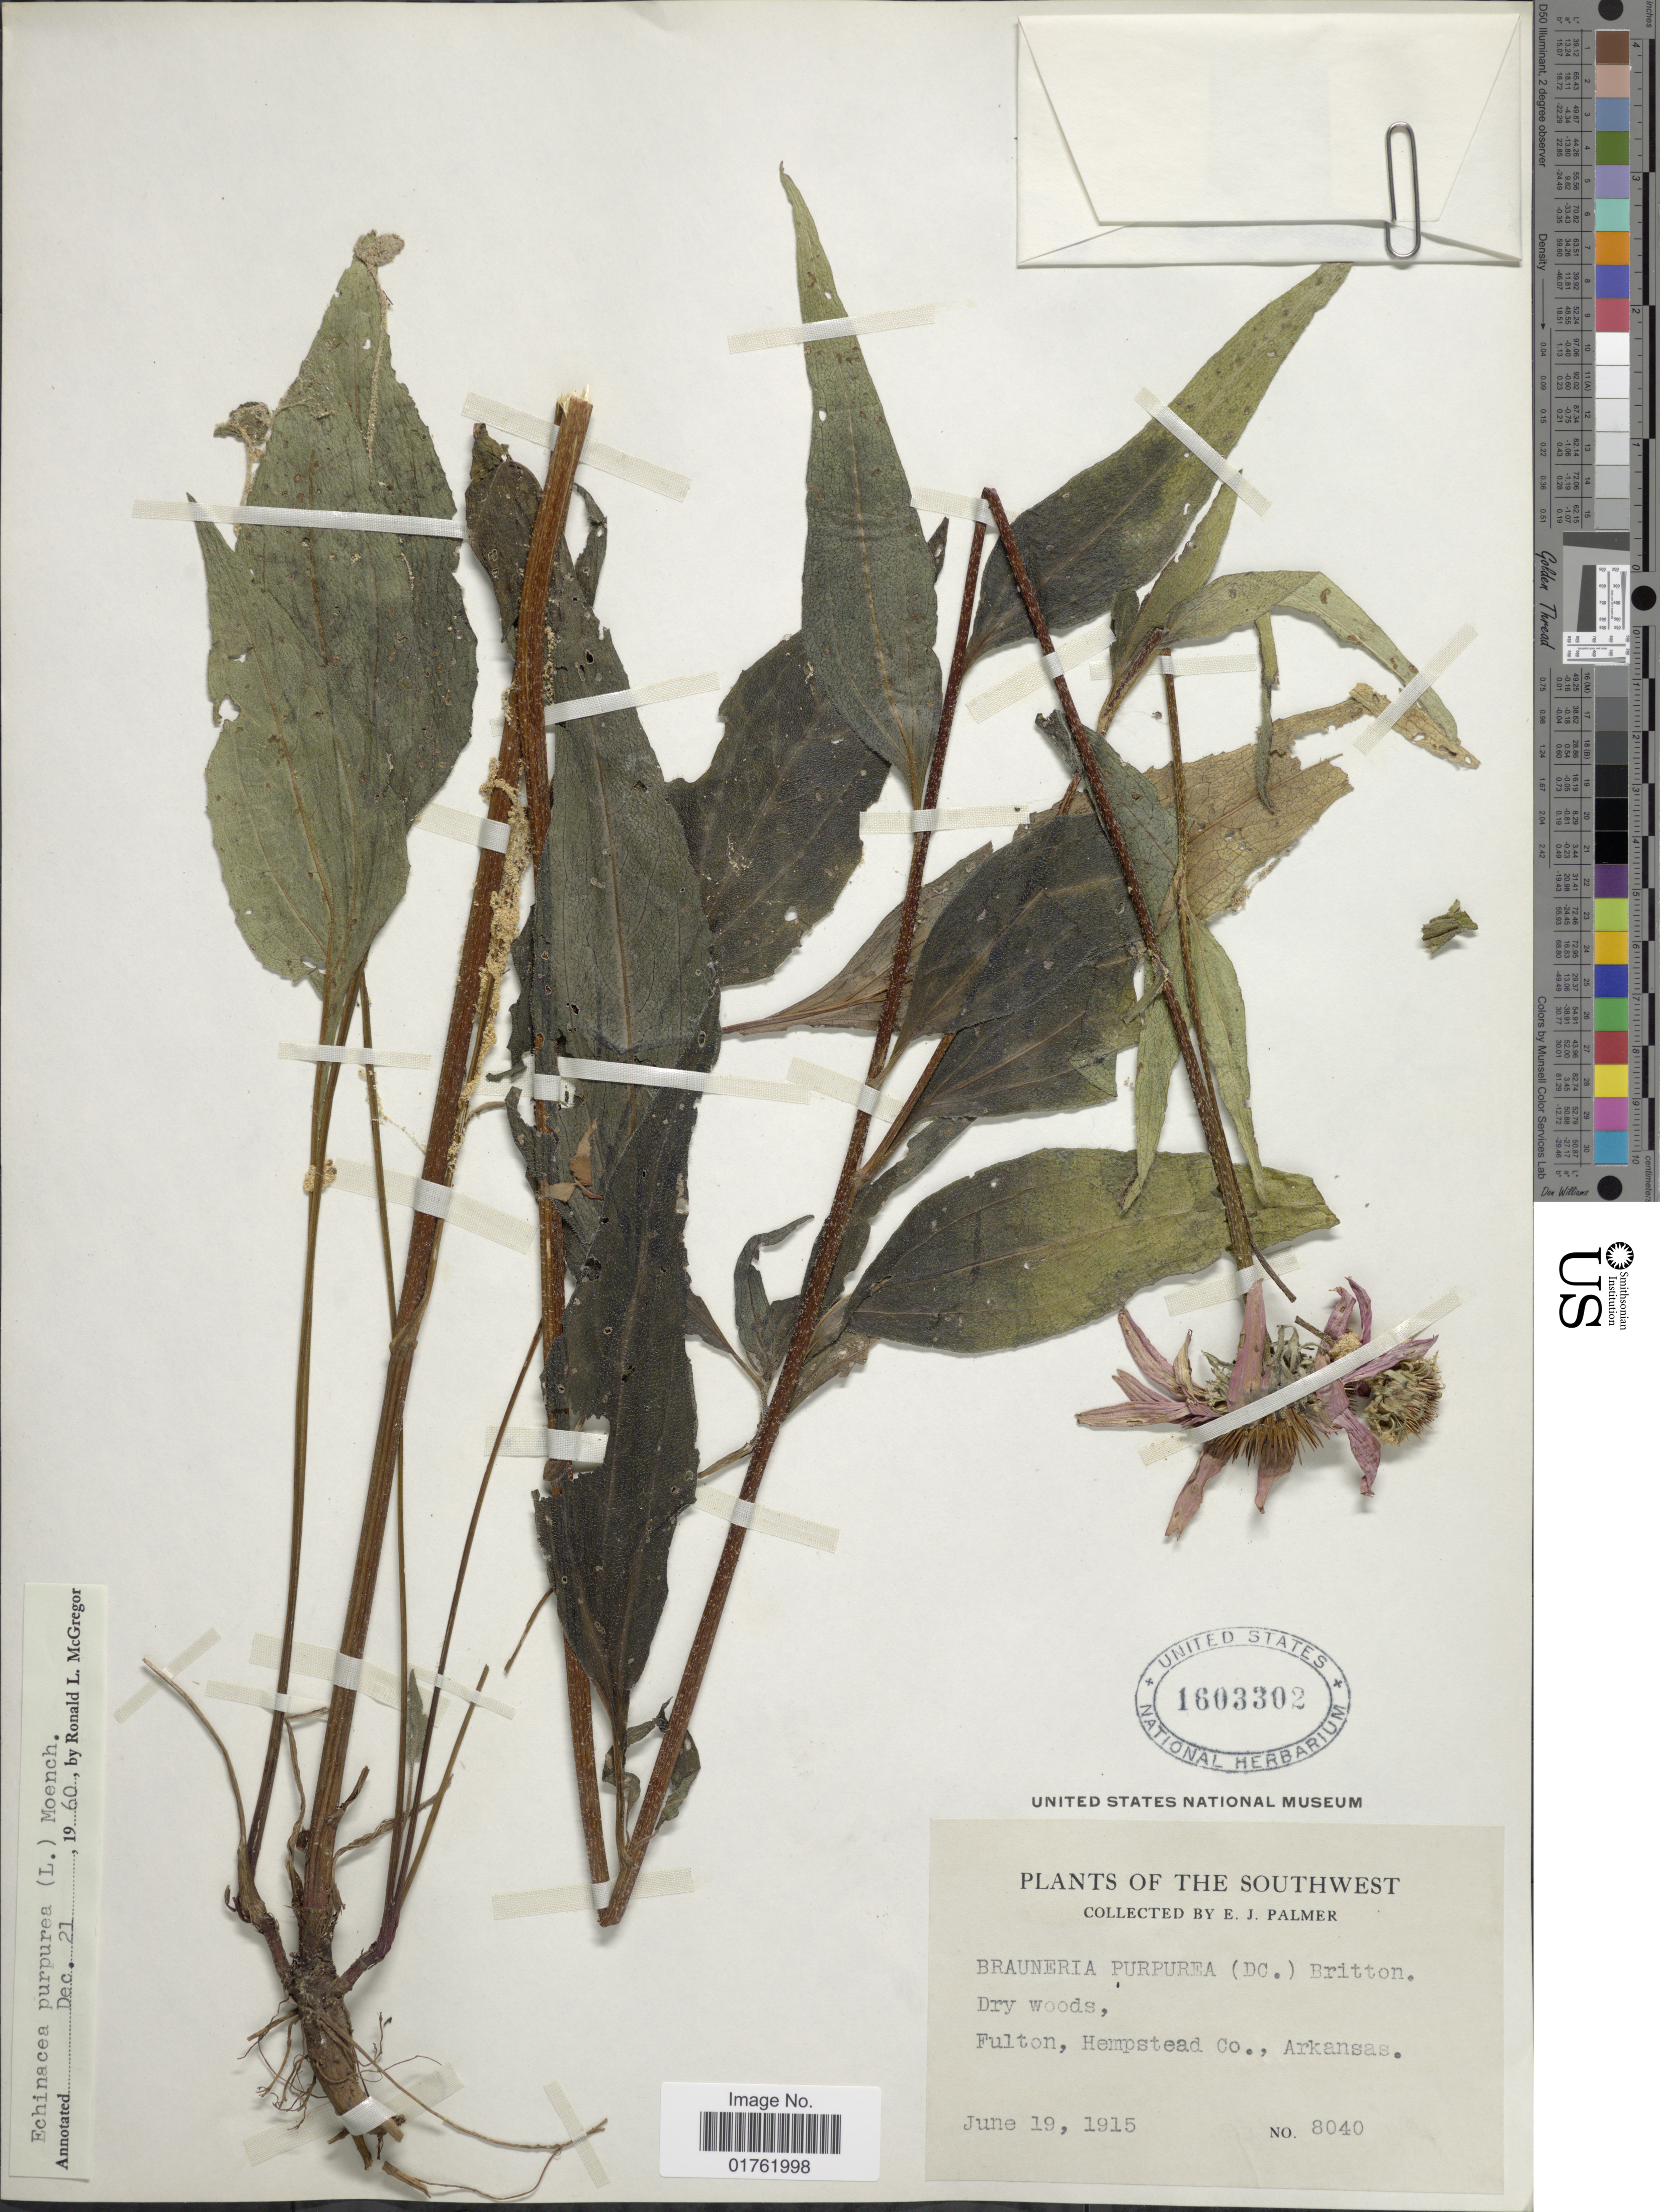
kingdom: Plantae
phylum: Tracheophyta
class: Magnoliopsida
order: Asterales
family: Asteraceae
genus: Echinacea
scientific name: Echinacea purpurea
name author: (L.) Moench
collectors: E. J. Palmer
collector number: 8040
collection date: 1915-06-19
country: United States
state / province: Arkansas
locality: The Southwest, Dry woods, Fulton, Hempstead Co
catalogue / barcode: US 1603302